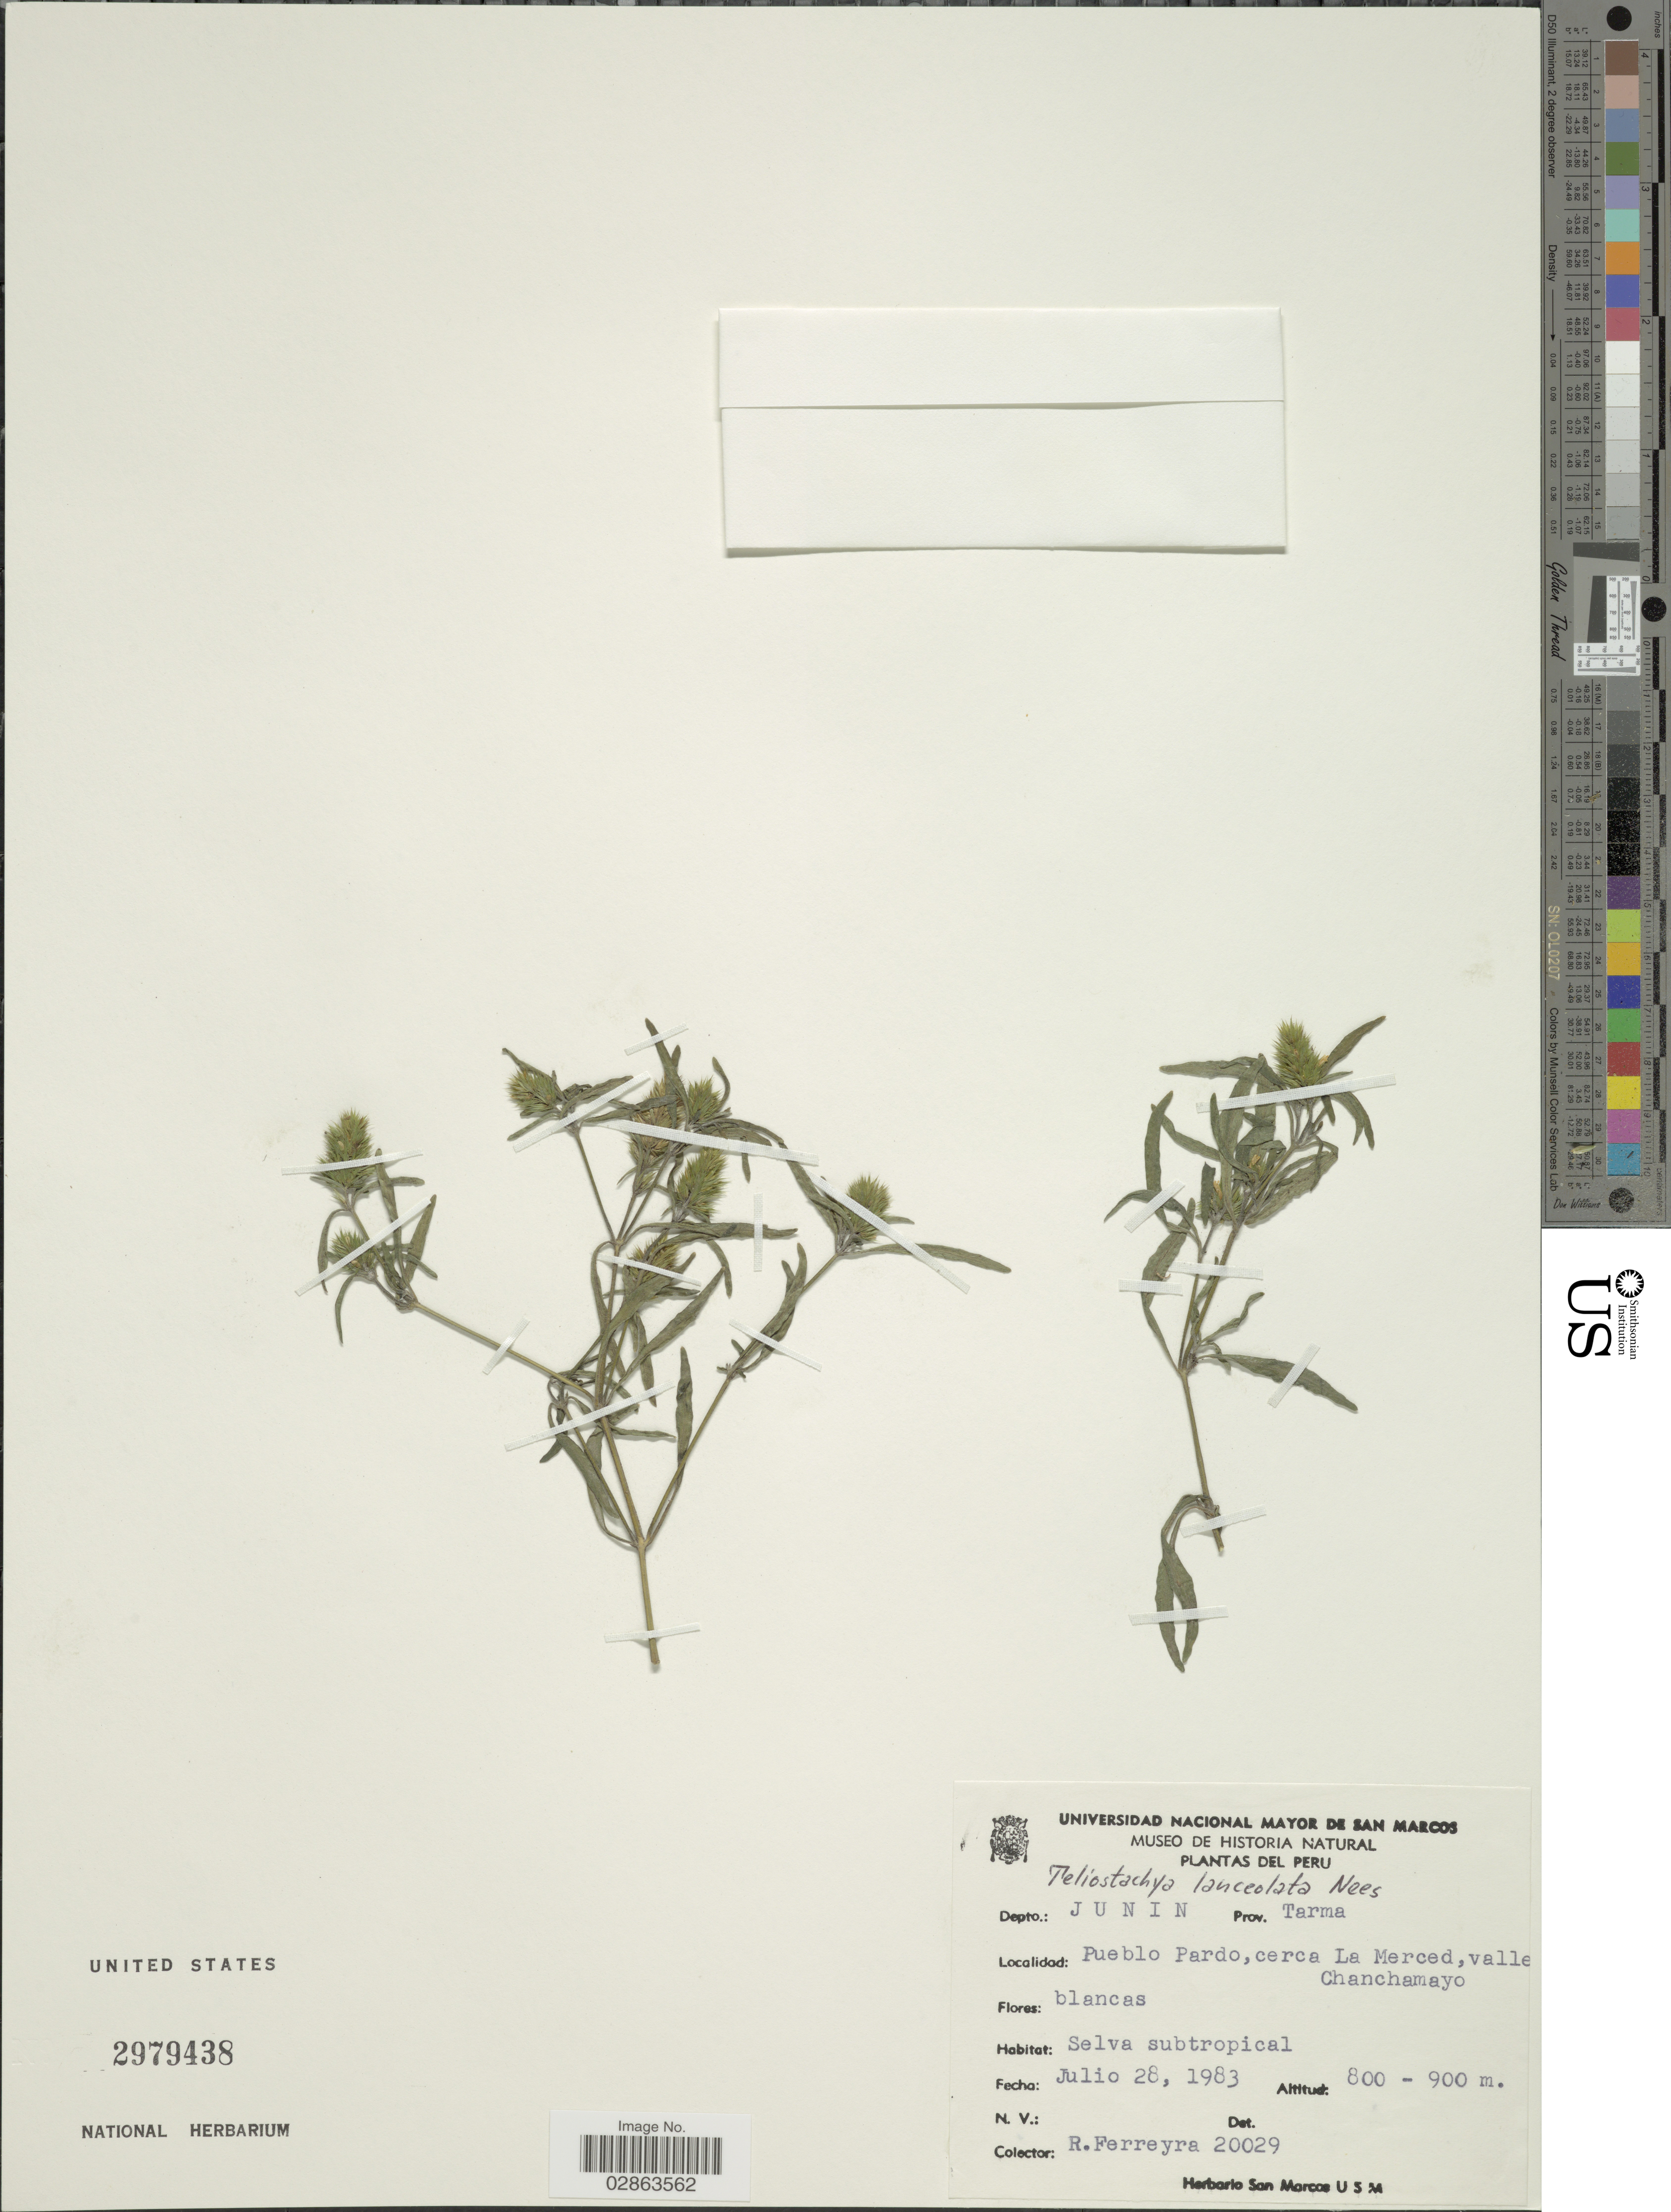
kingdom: Plantae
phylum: Tracheophyta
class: Magnoliopsida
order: Lamiales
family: Acanthaceae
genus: Teliostachya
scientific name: Teliostachya lanceolata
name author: Nees in Mart.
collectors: R. A. Ferreyra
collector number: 20029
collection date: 1983-07-28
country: Peru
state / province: Junín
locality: Depto.: Junin, Prov. Tarma. Pueblo Pardo, cerca La Merced, valle Chanchamayo.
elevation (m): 800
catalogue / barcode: US 2979438